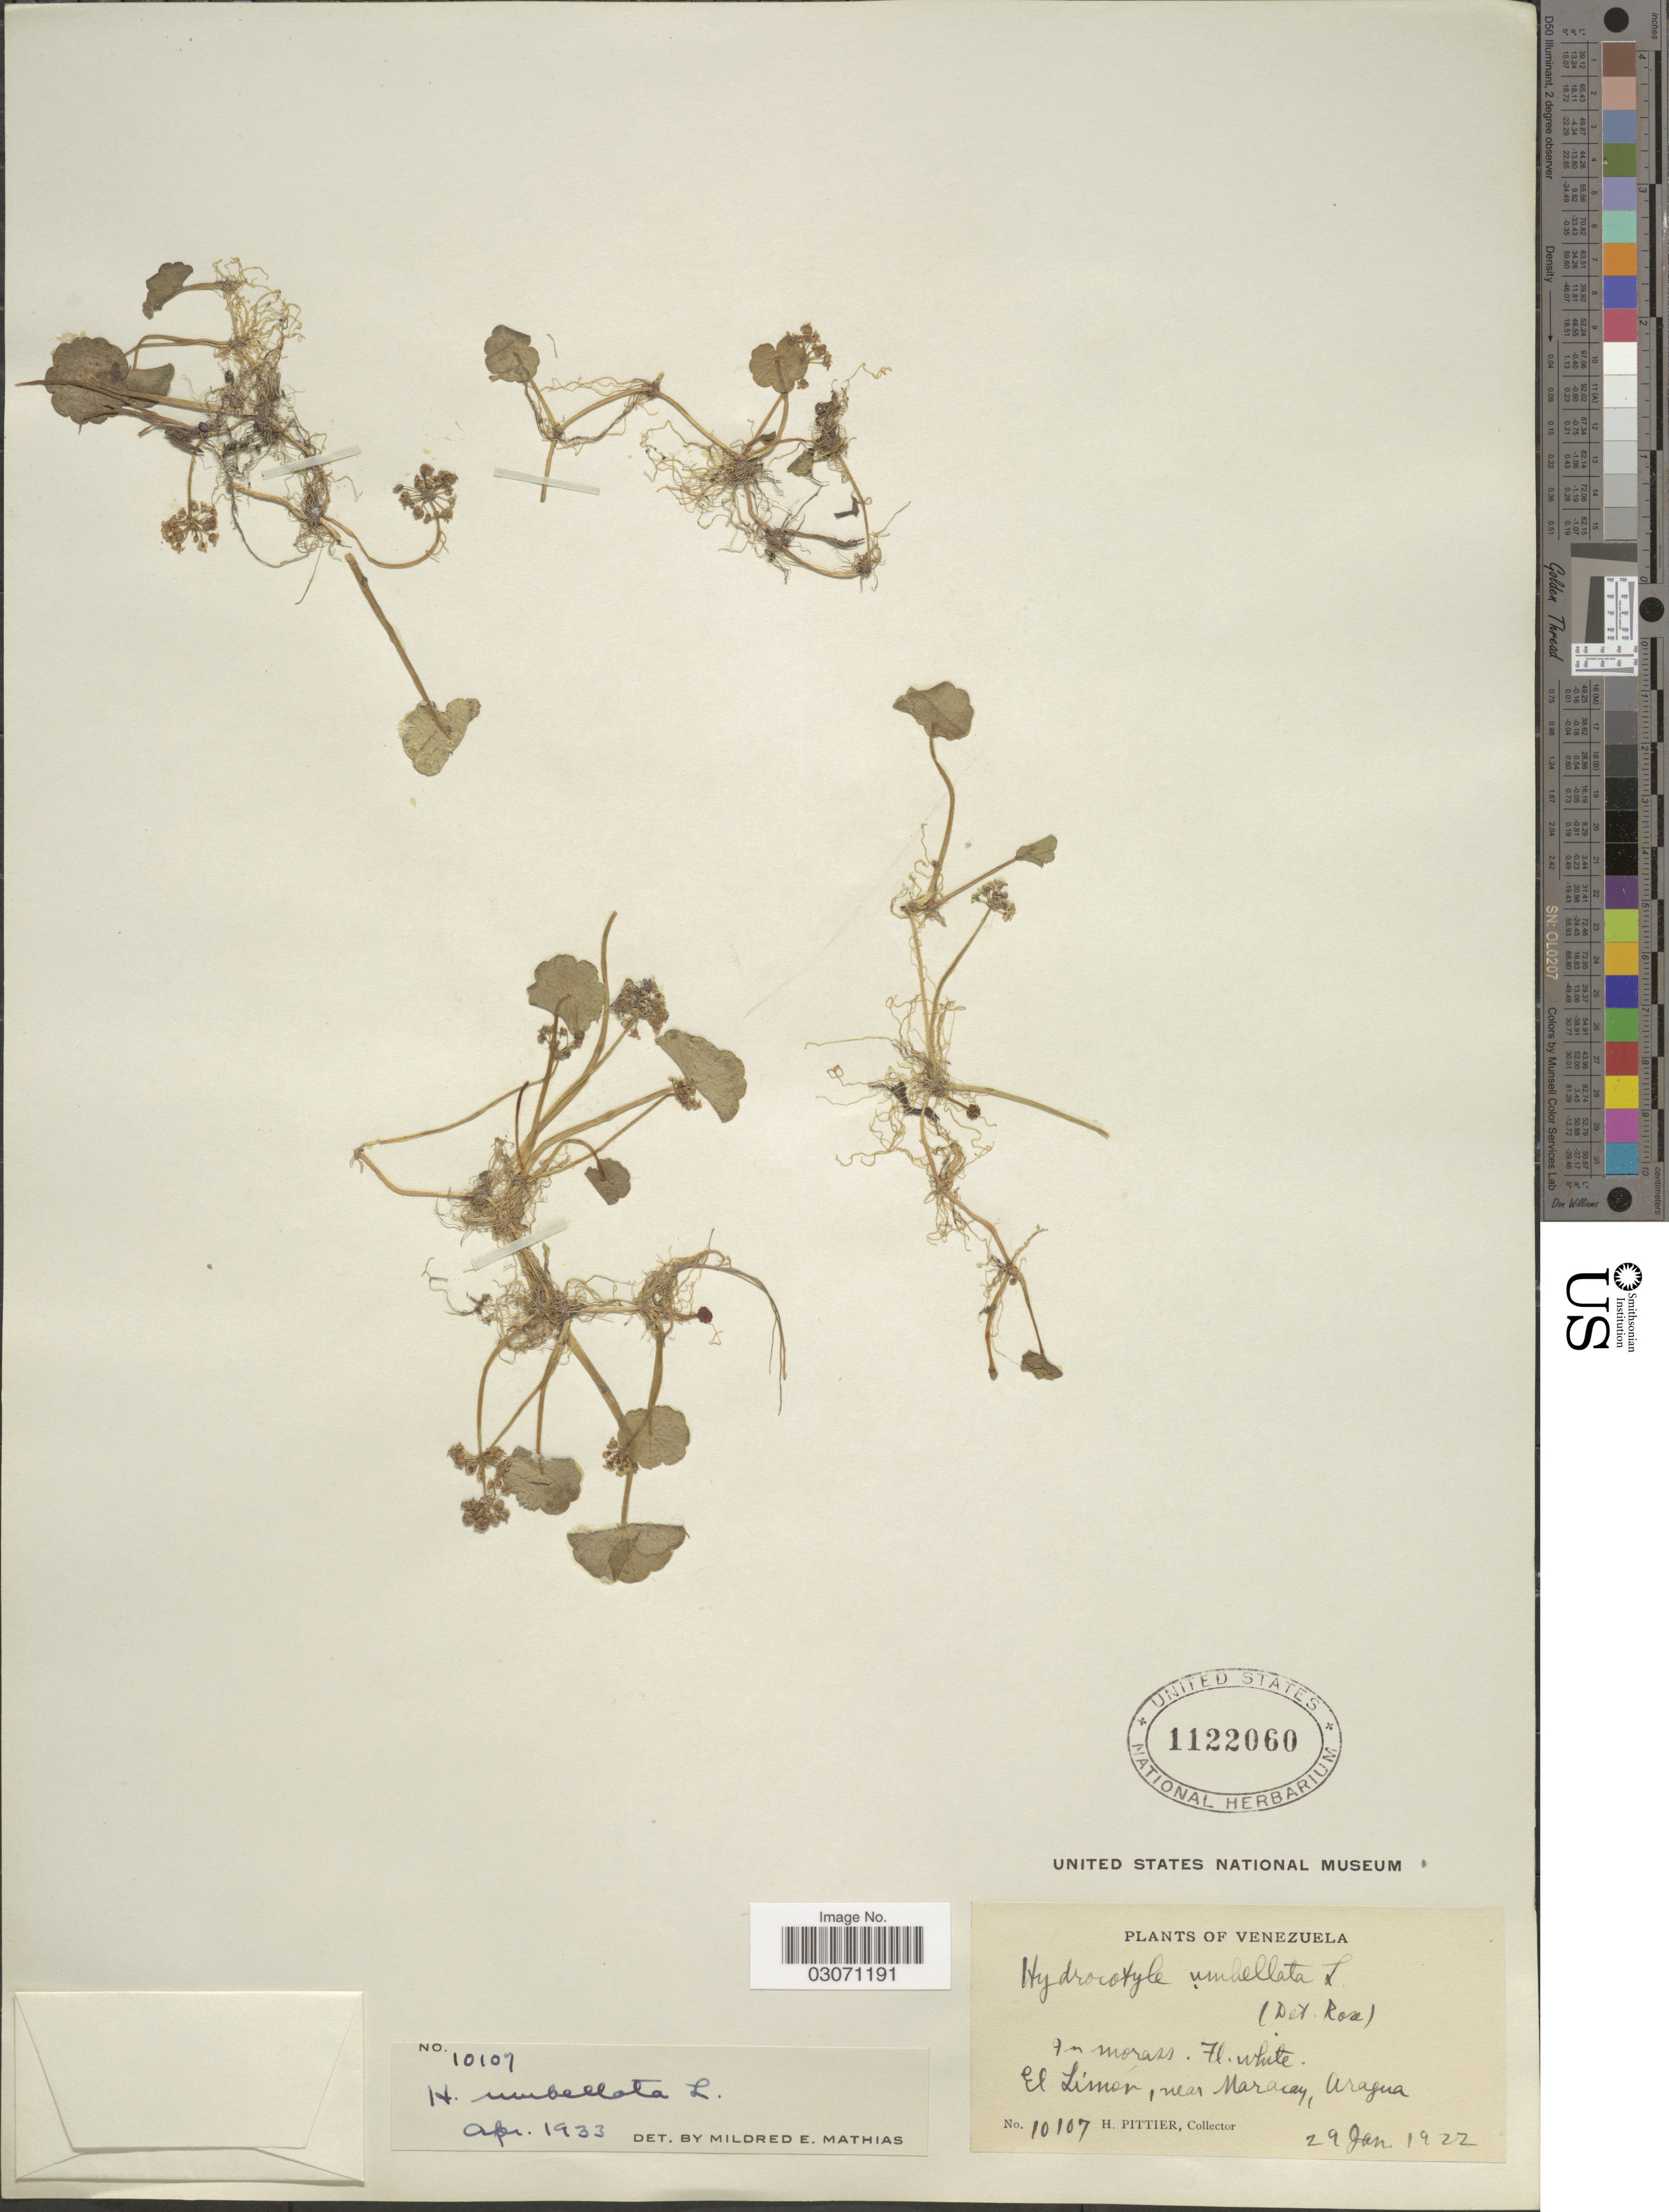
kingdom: Plantae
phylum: Tracheophyta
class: Magnoliopsida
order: Apiales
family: Araliaceae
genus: Hydrocotyle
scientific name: Hydrocotyle umbellata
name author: L.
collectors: H. F. Pittier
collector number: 10107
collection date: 1922-01-29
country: Venezuela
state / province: Aragua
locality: El Limón, near Maracay.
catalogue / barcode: US 1122060